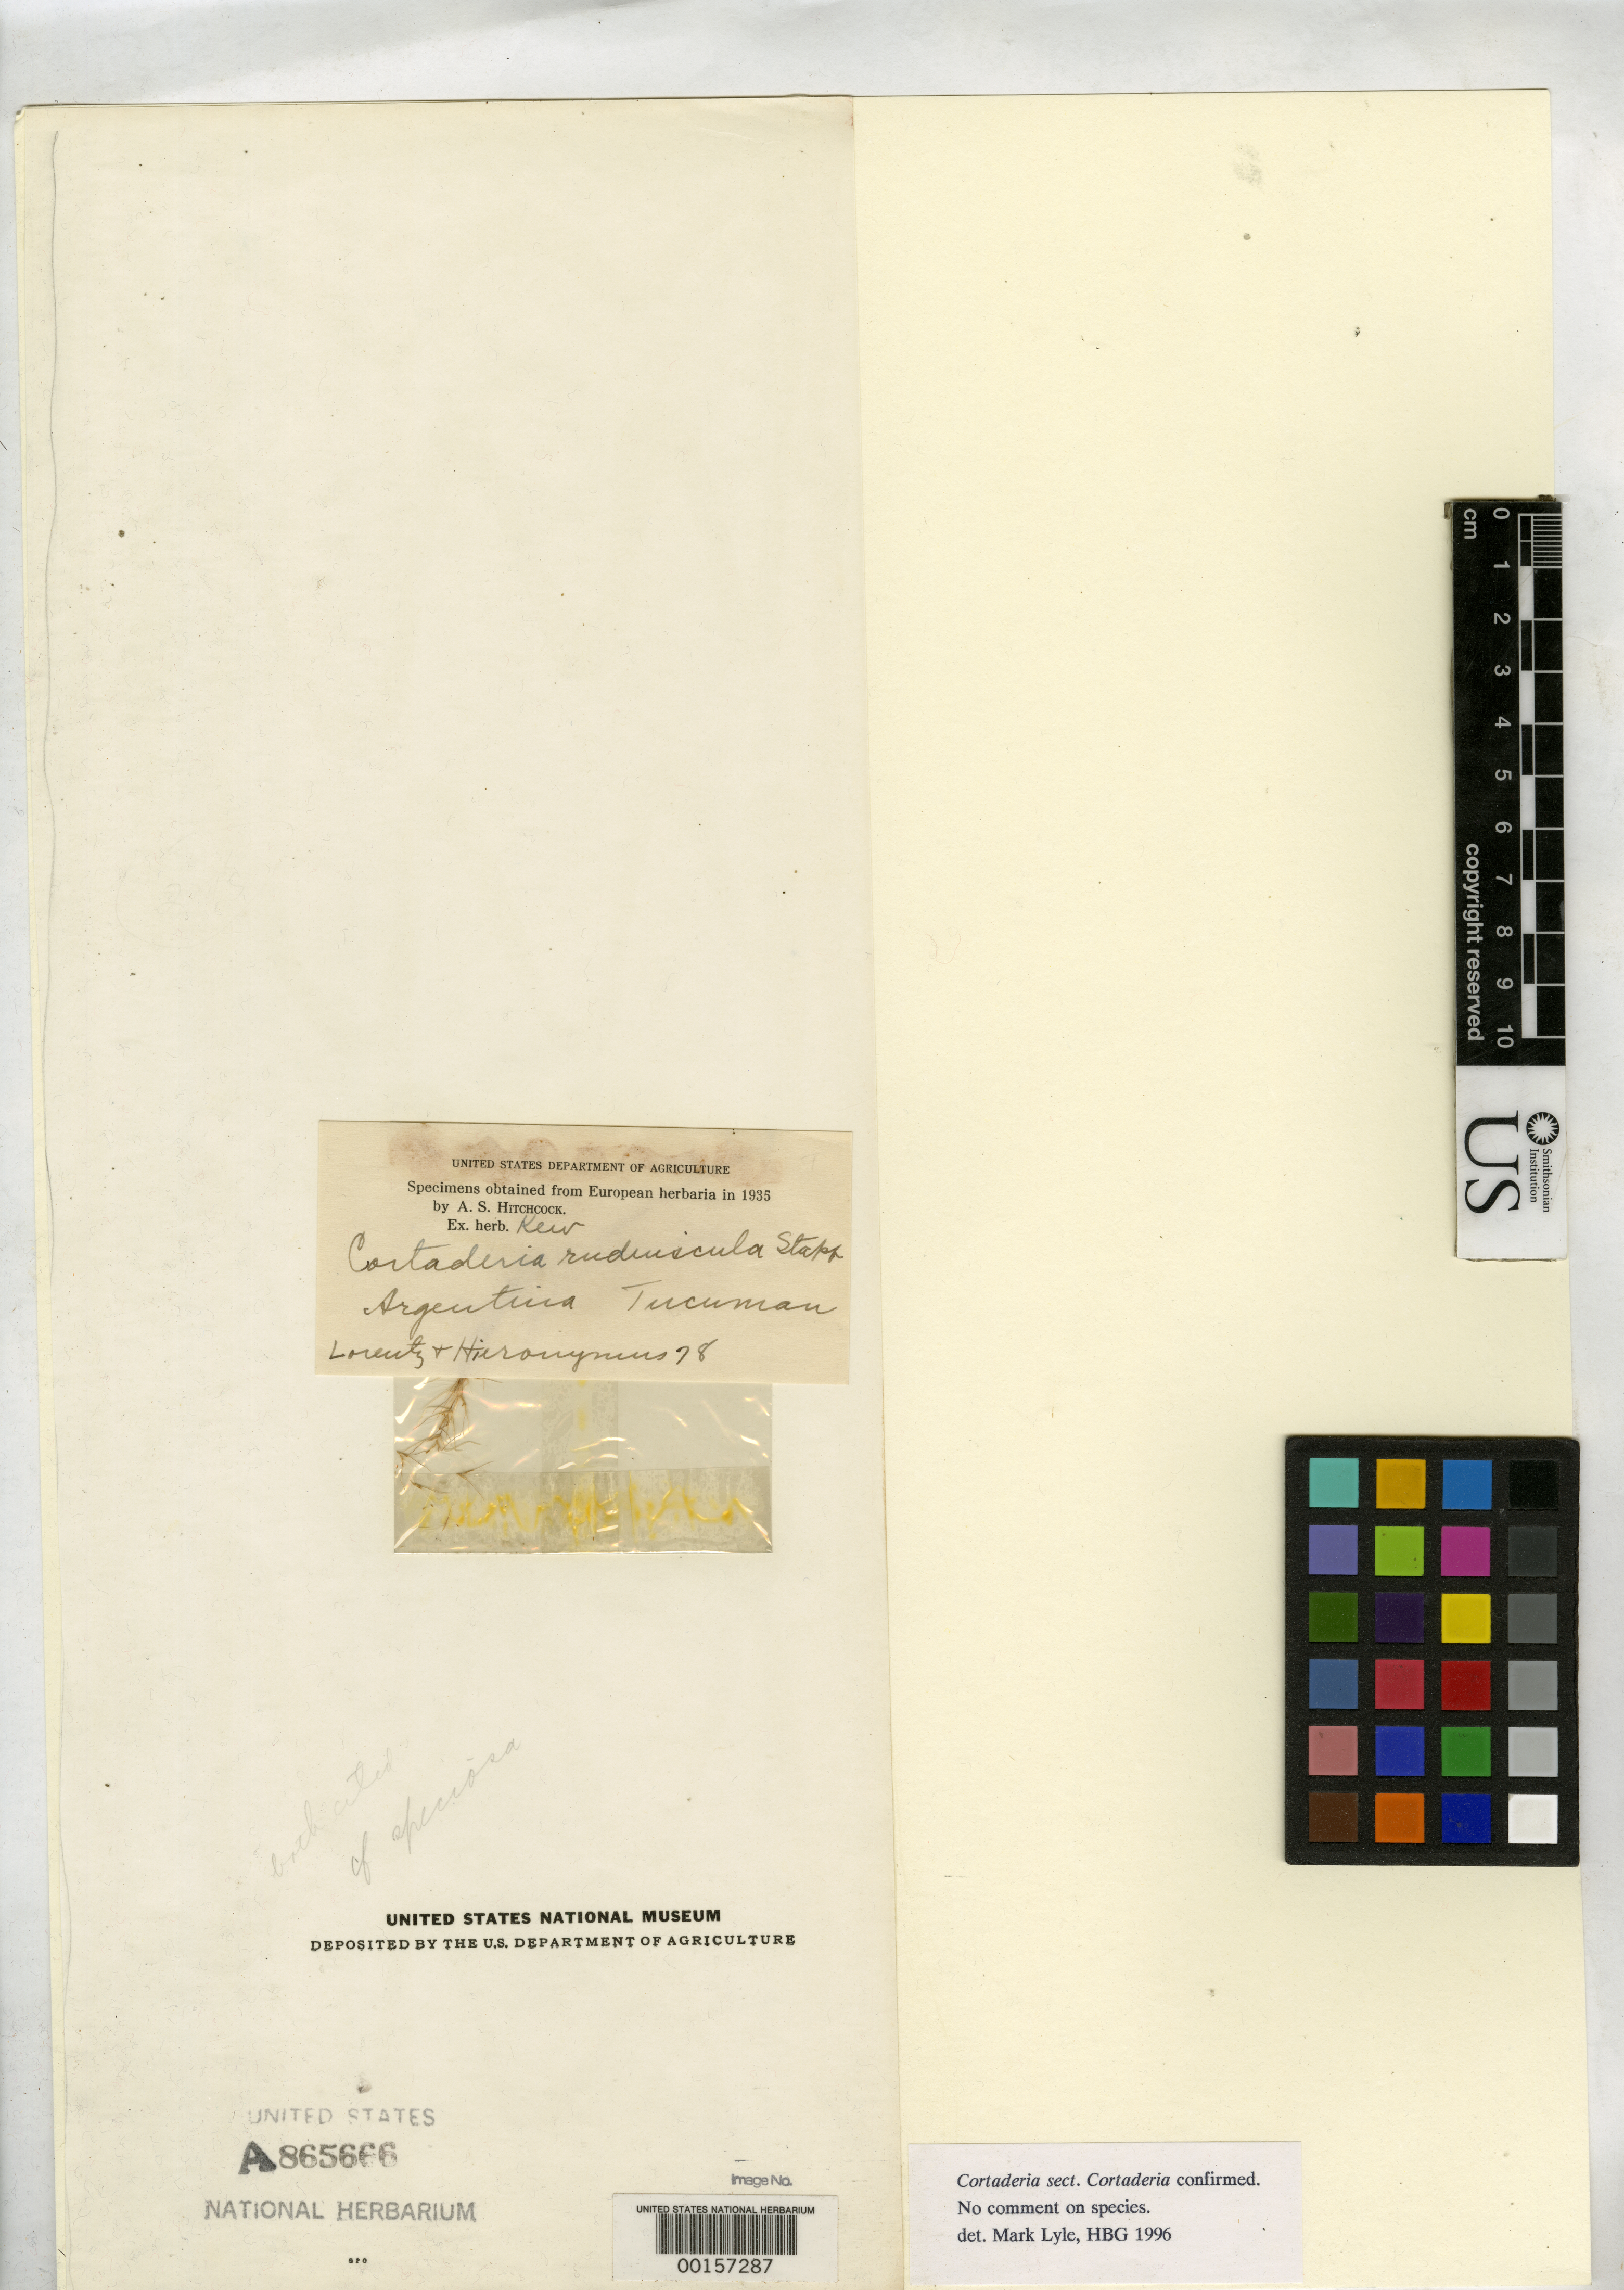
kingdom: Plantae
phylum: Tracheophyta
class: Liliopsida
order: Poales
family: Poaceae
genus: Cortaderia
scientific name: Cortaderia rudiuscula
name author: Stapf in Gardner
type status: Type Fragment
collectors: P. G. Lorentz & G. H. Hieronymus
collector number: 78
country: Argentina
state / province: Salta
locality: Nevado del Castillo.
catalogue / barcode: US 865666A